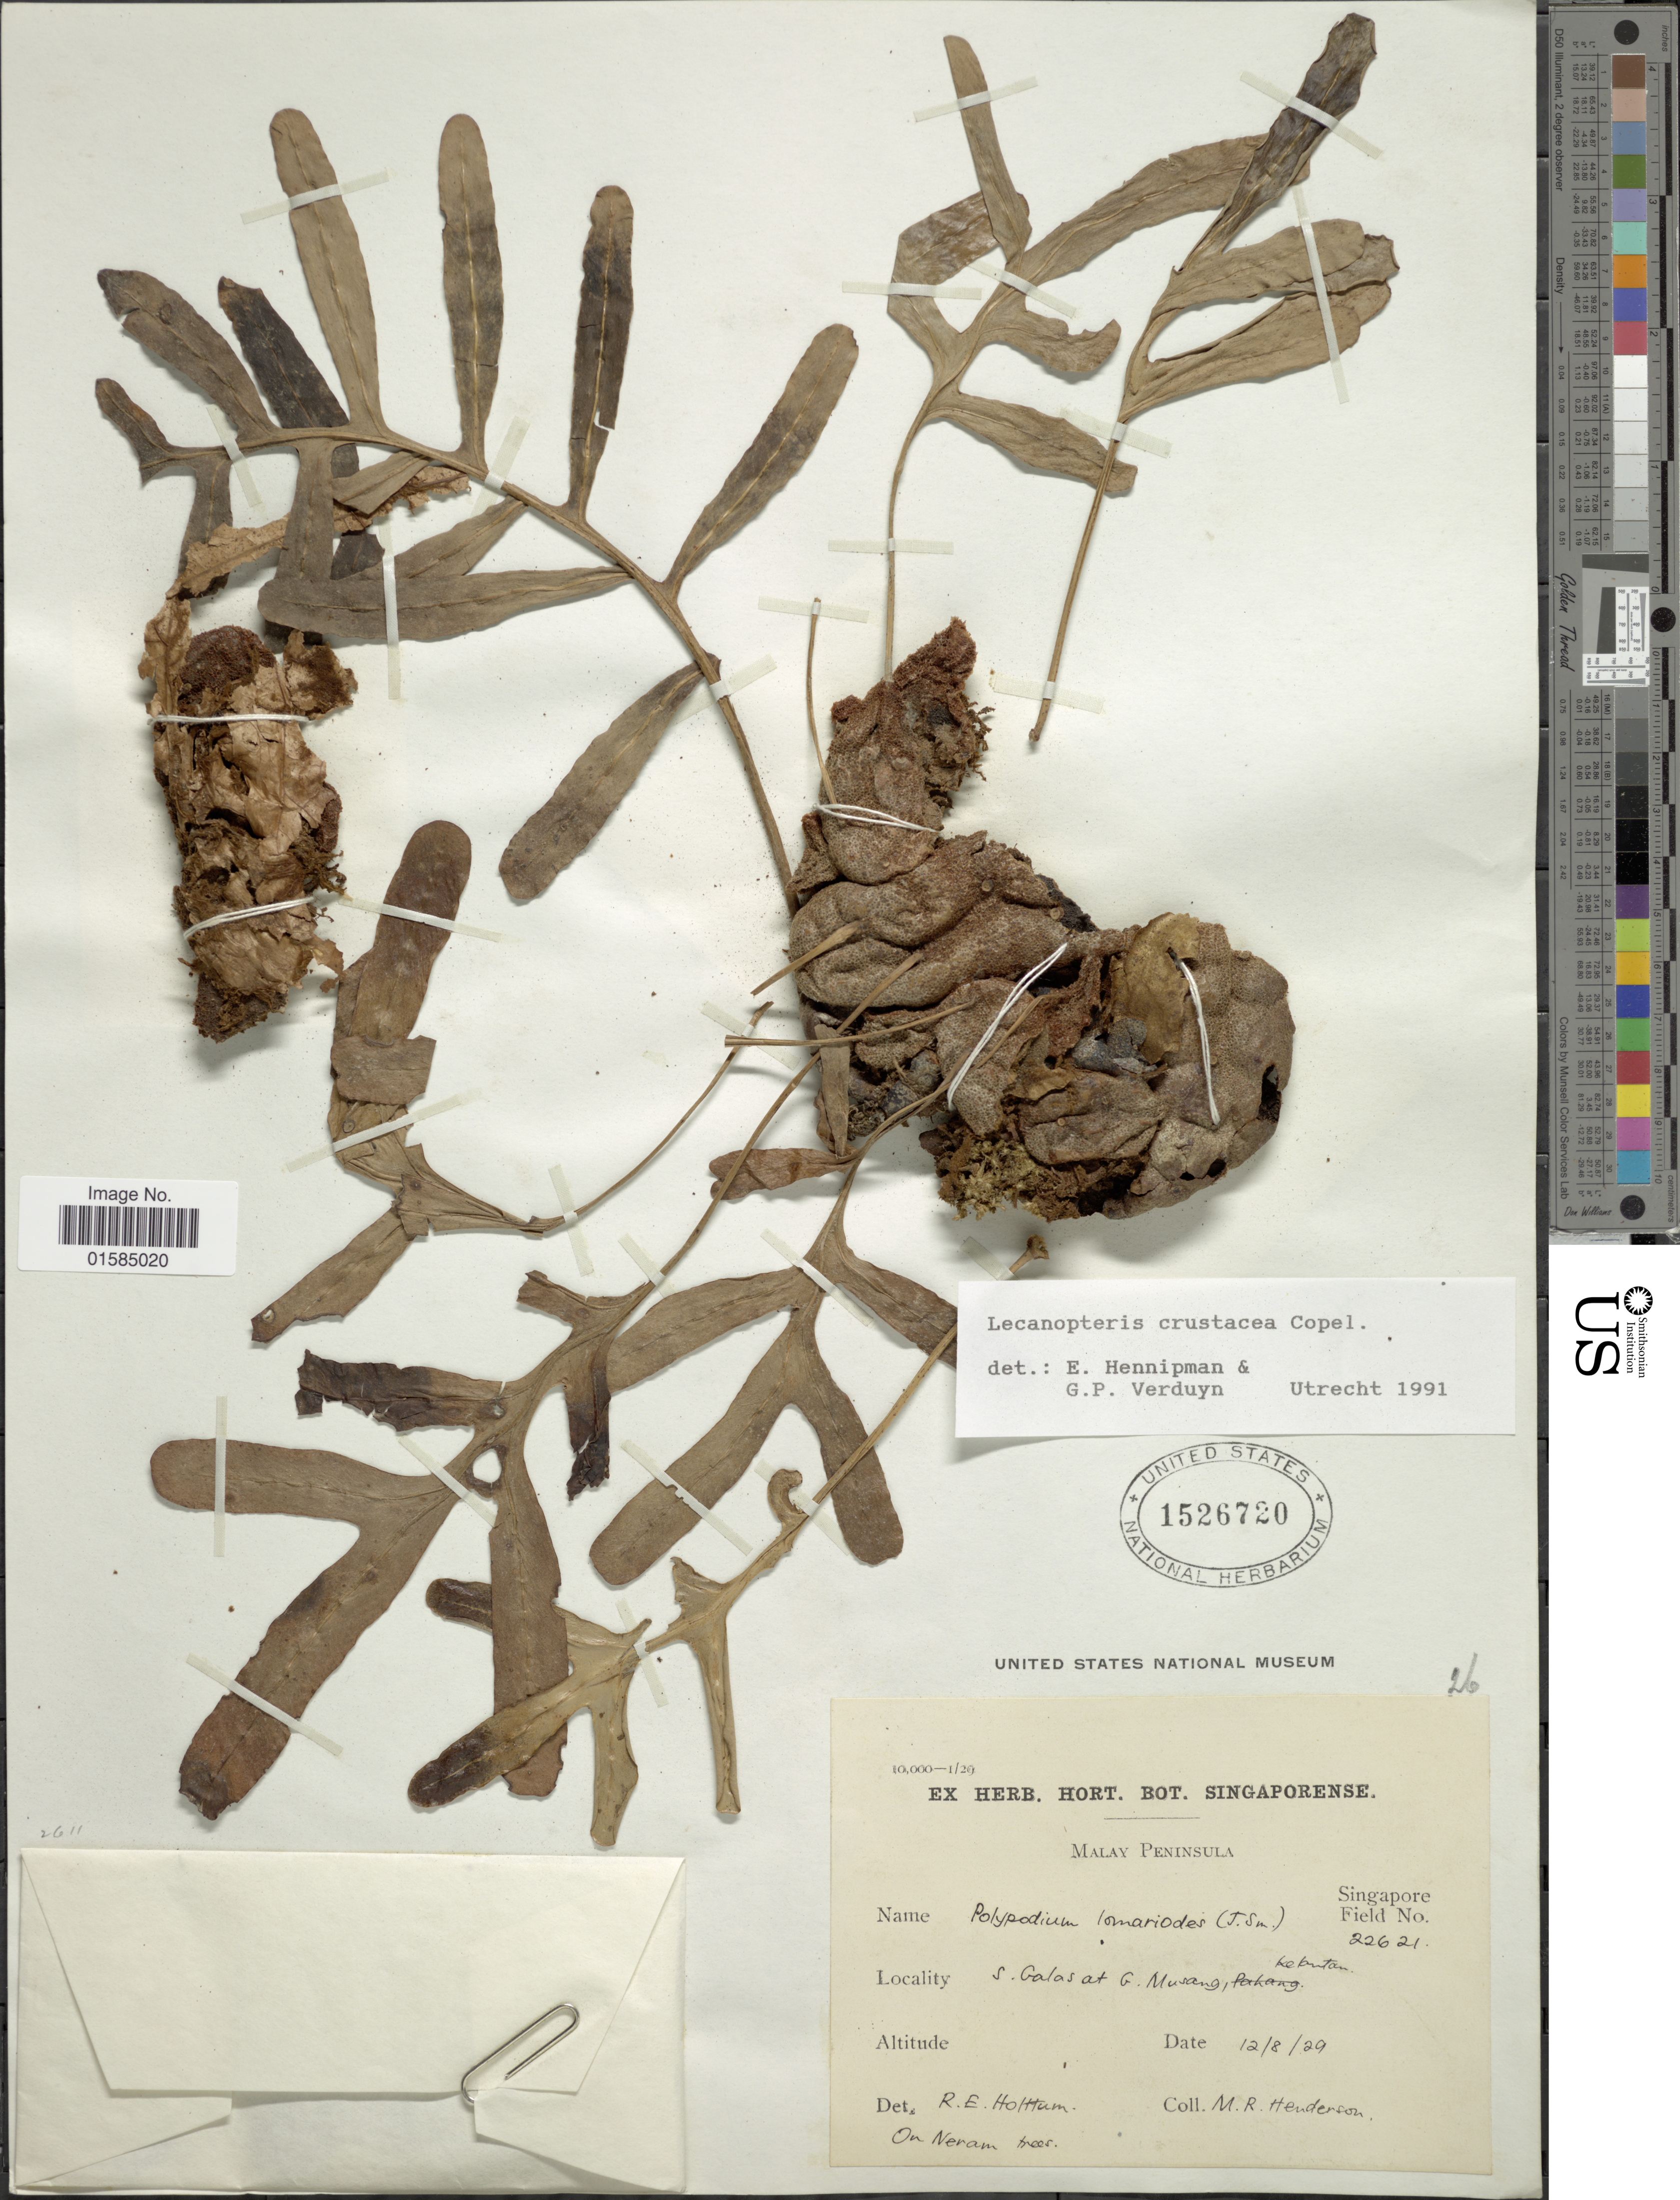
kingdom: Plantae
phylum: Tracheophyta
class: Polypodiopsida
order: Polypodiales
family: Polypodiaceae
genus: Lecanopteris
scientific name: Lecanopteris crustacea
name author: Copel.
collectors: M. Henderson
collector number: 22621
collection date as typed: Transcribed d/m/y: 12/8/29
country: Malaysia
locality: Malay Peninsula, S. Galasat, G. Musang, Kebutan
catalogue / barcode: US 1526720